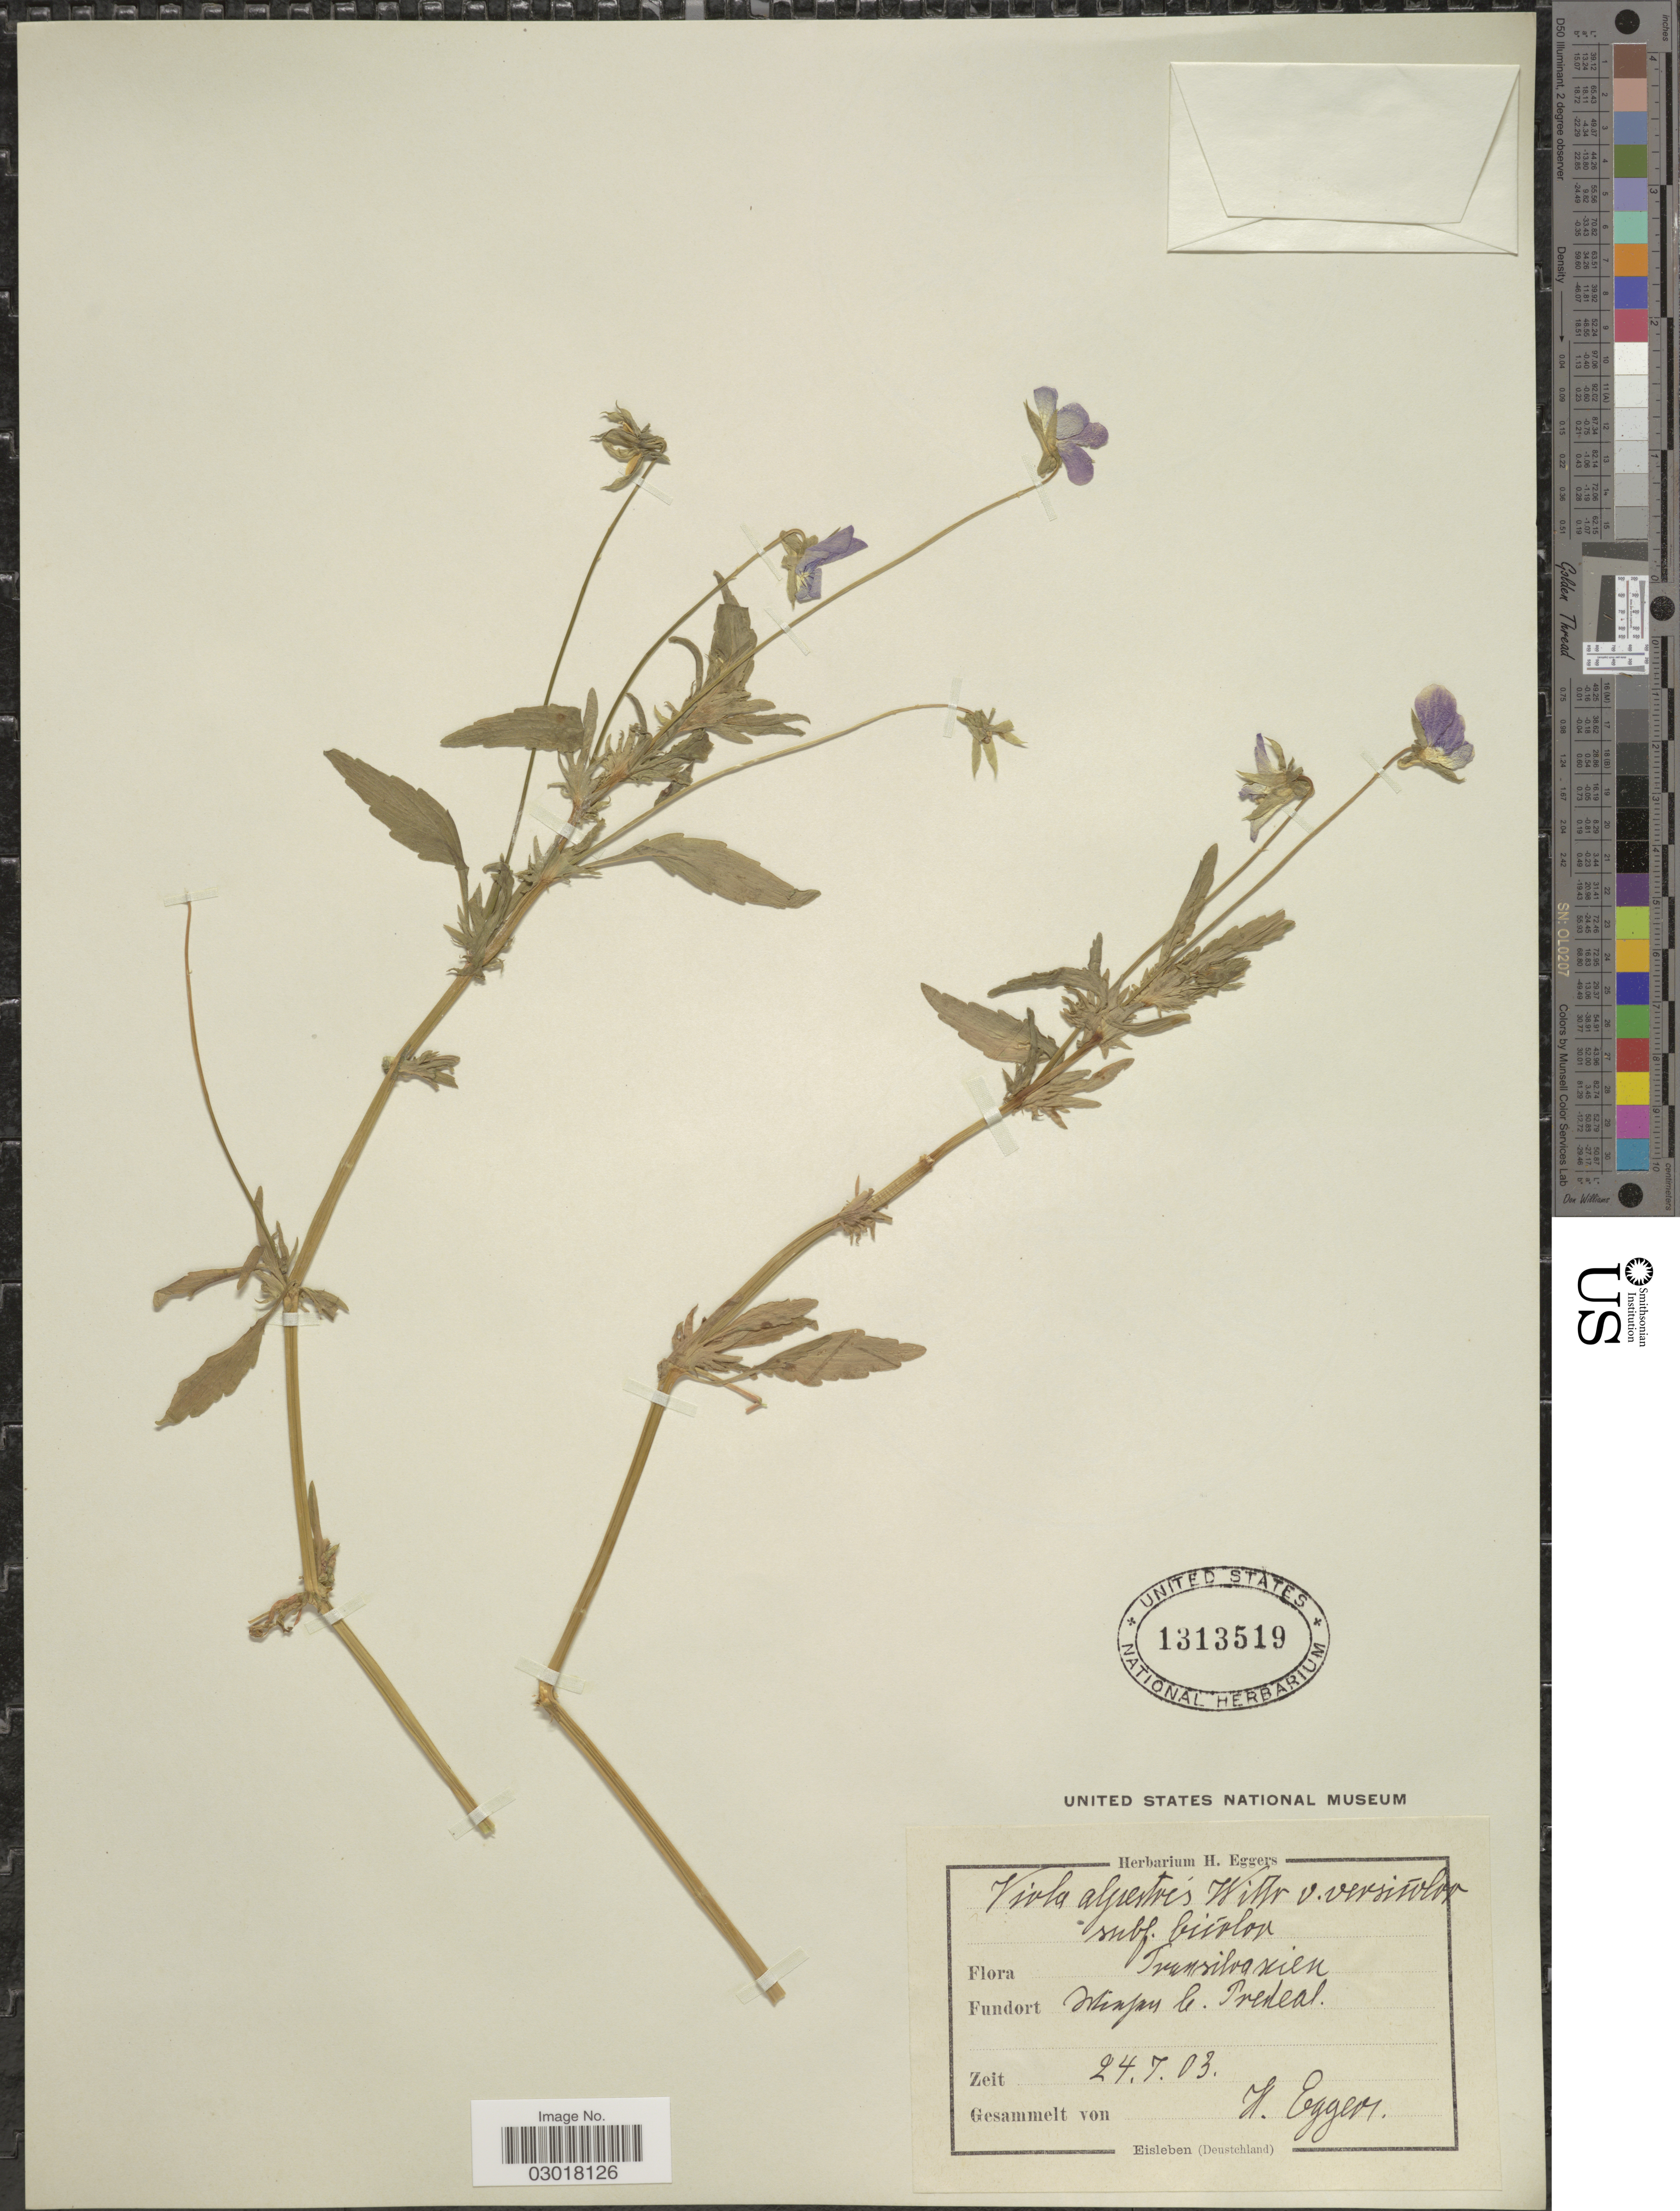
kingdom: Plantae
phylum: Tracheophyta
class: Magnoliopsida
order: Malpighiales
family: Violaceae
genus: Viola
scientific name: Viola alpestris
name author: Jord.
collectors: H. Eggers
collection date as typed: Transcribed d/m/y: 24/7/03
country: Romania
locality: Transilvanien. Irtingars [interpreted] b. Predeal.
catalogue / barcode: US 1313519